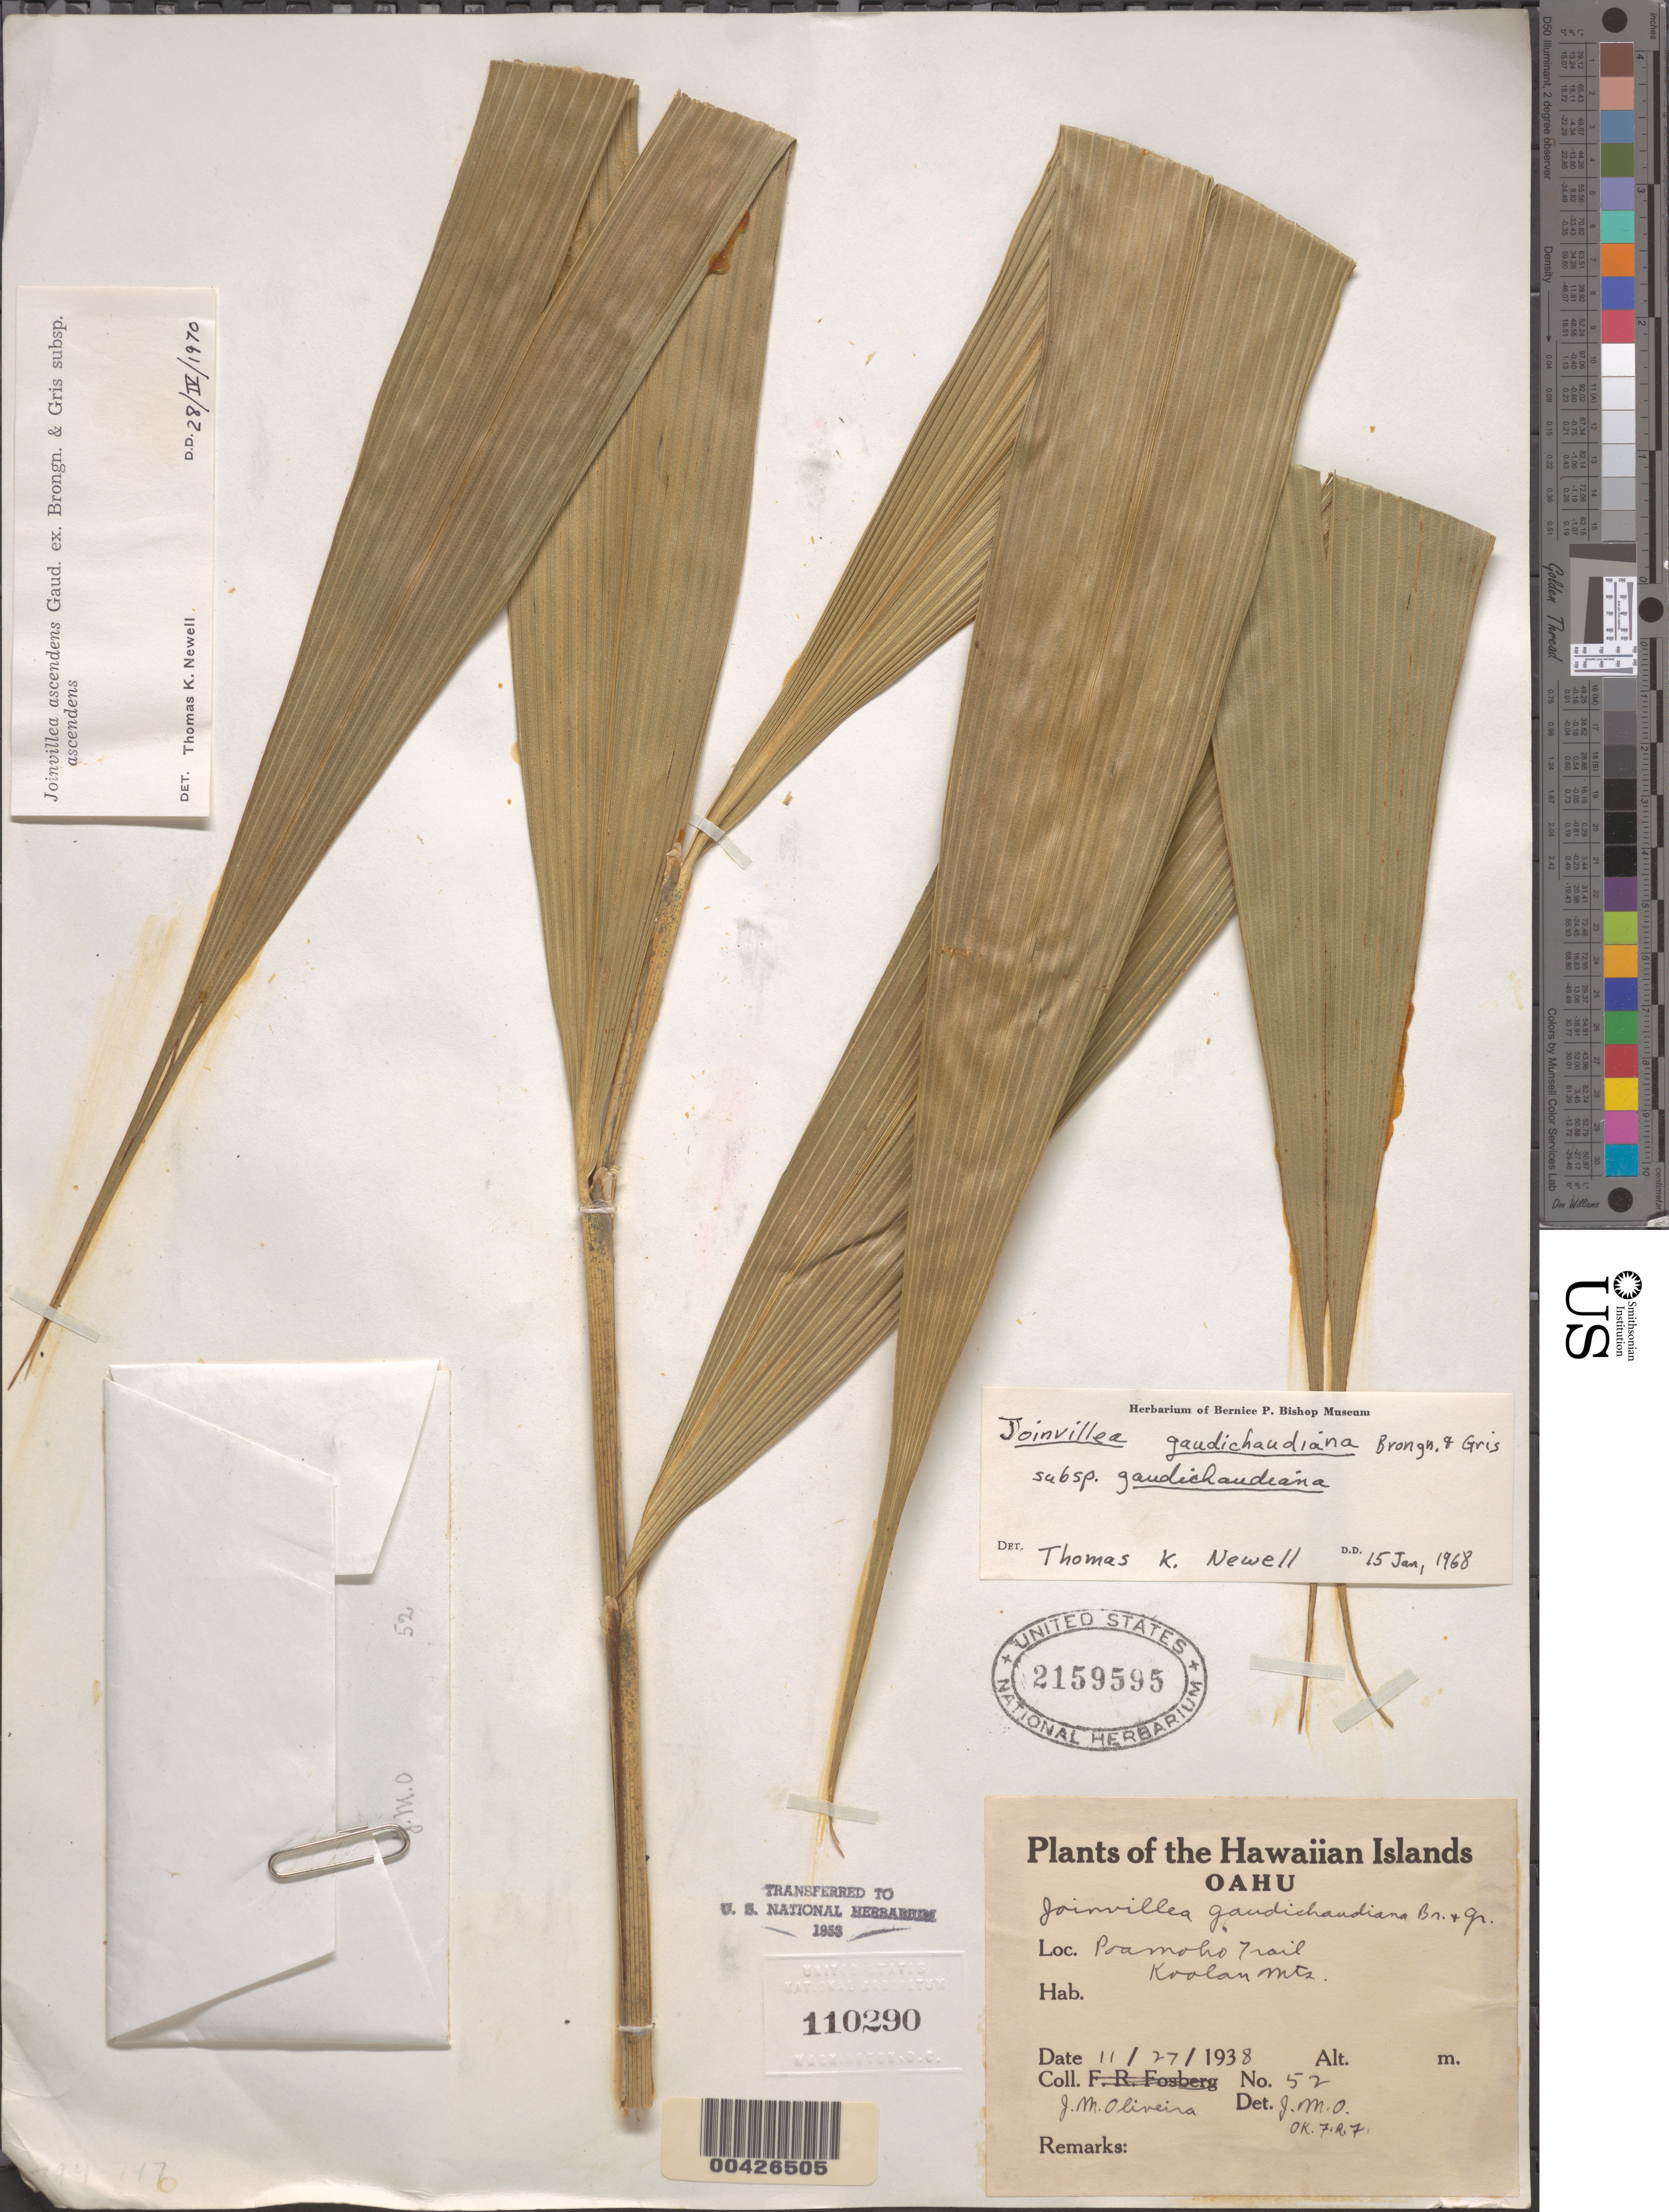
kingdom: Plantae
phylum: Tracheophyta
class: Liliopsida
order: Poales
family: Joinvilleaceae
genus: Joinvillea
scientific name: Joinvillea ascendens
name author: Gaudich. ex Brongn. & Gris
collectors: J. Oliveira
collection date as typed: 27 Nov 1938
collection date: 1938-11-27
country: United States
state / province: Hawaii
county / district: Honolulu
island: Oahu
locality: Poamoho Trail, Koolau Mountains.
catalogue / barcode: US 2159595